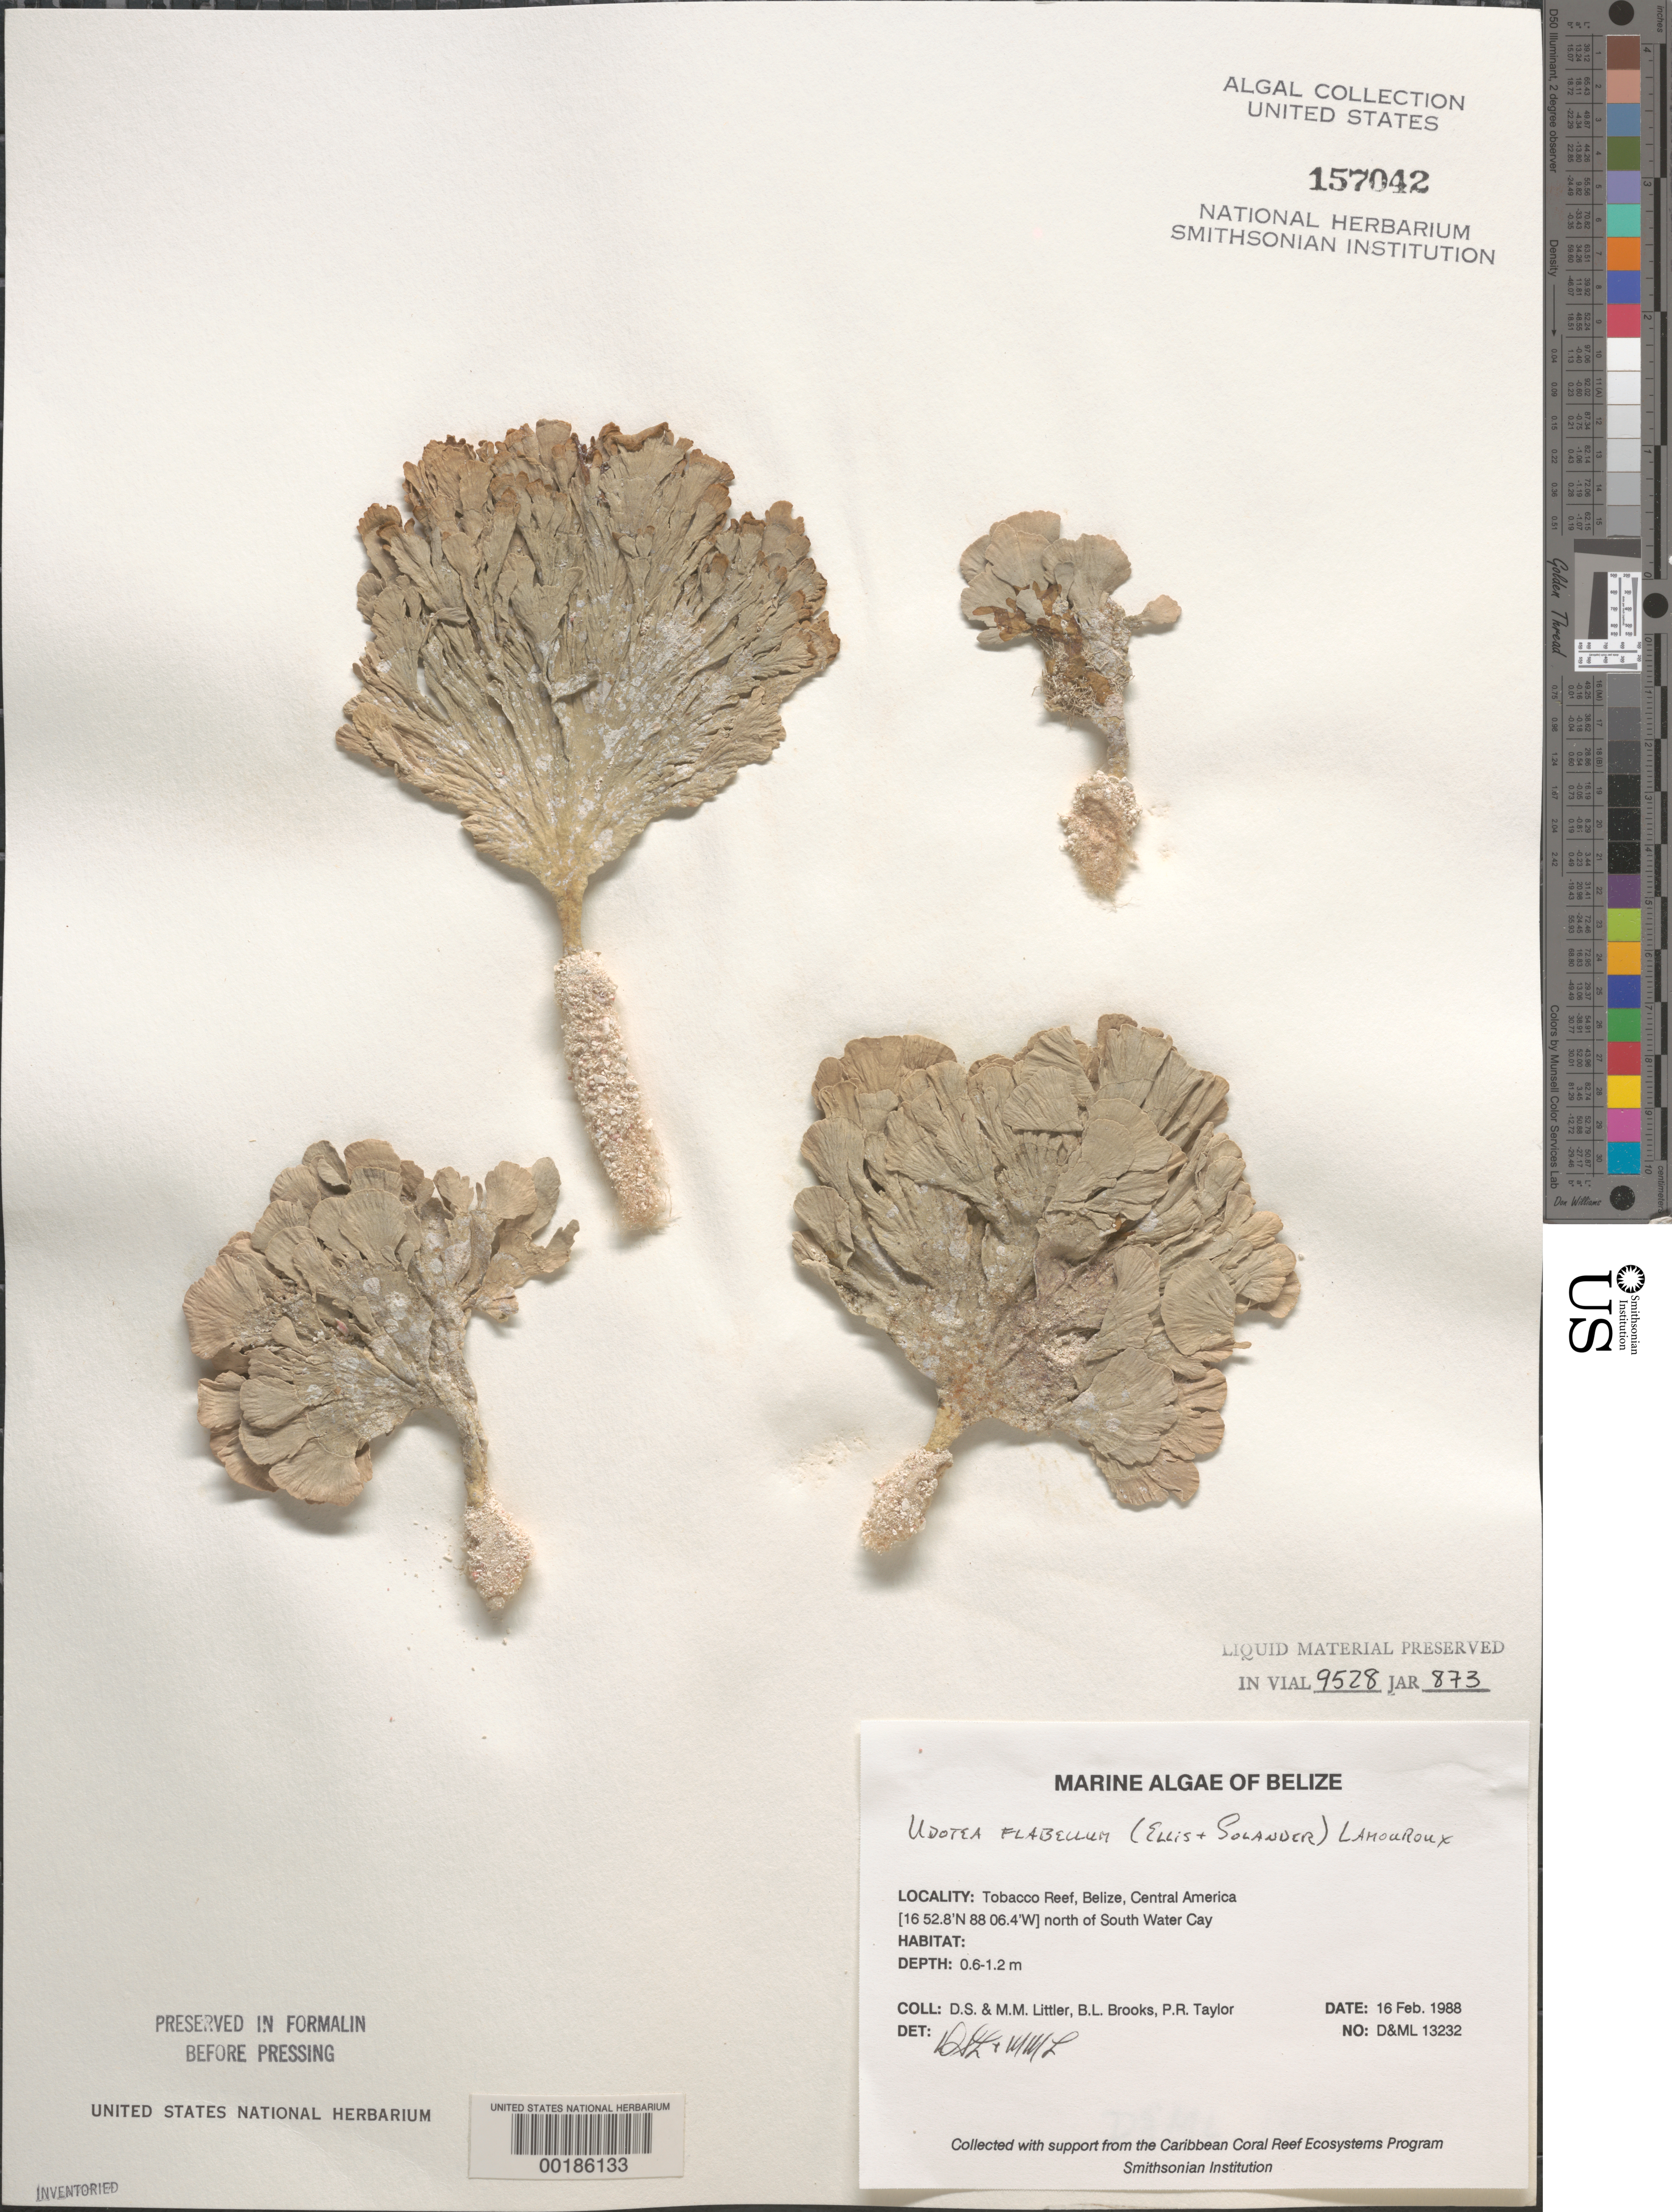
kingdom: Plantae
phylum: Chlorophyta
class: Ulvophyceae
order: Bryopsidales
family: Udoteaceae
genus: Udotea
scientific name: Udotea flabellum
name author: (J. Ellis & Sol.) M. Howe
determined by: Littler, D. S.; Littler, M. M.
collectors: D. S. Littler, M. M. Littler, B. Brooks & P. R. Taylor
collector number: D&ML 13232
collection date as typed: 16 Feb 1988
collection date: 1988-02-16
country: Belize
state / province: Stann Creek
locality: Tobacco Reef, north of South Water Cay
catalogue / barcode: US 157042